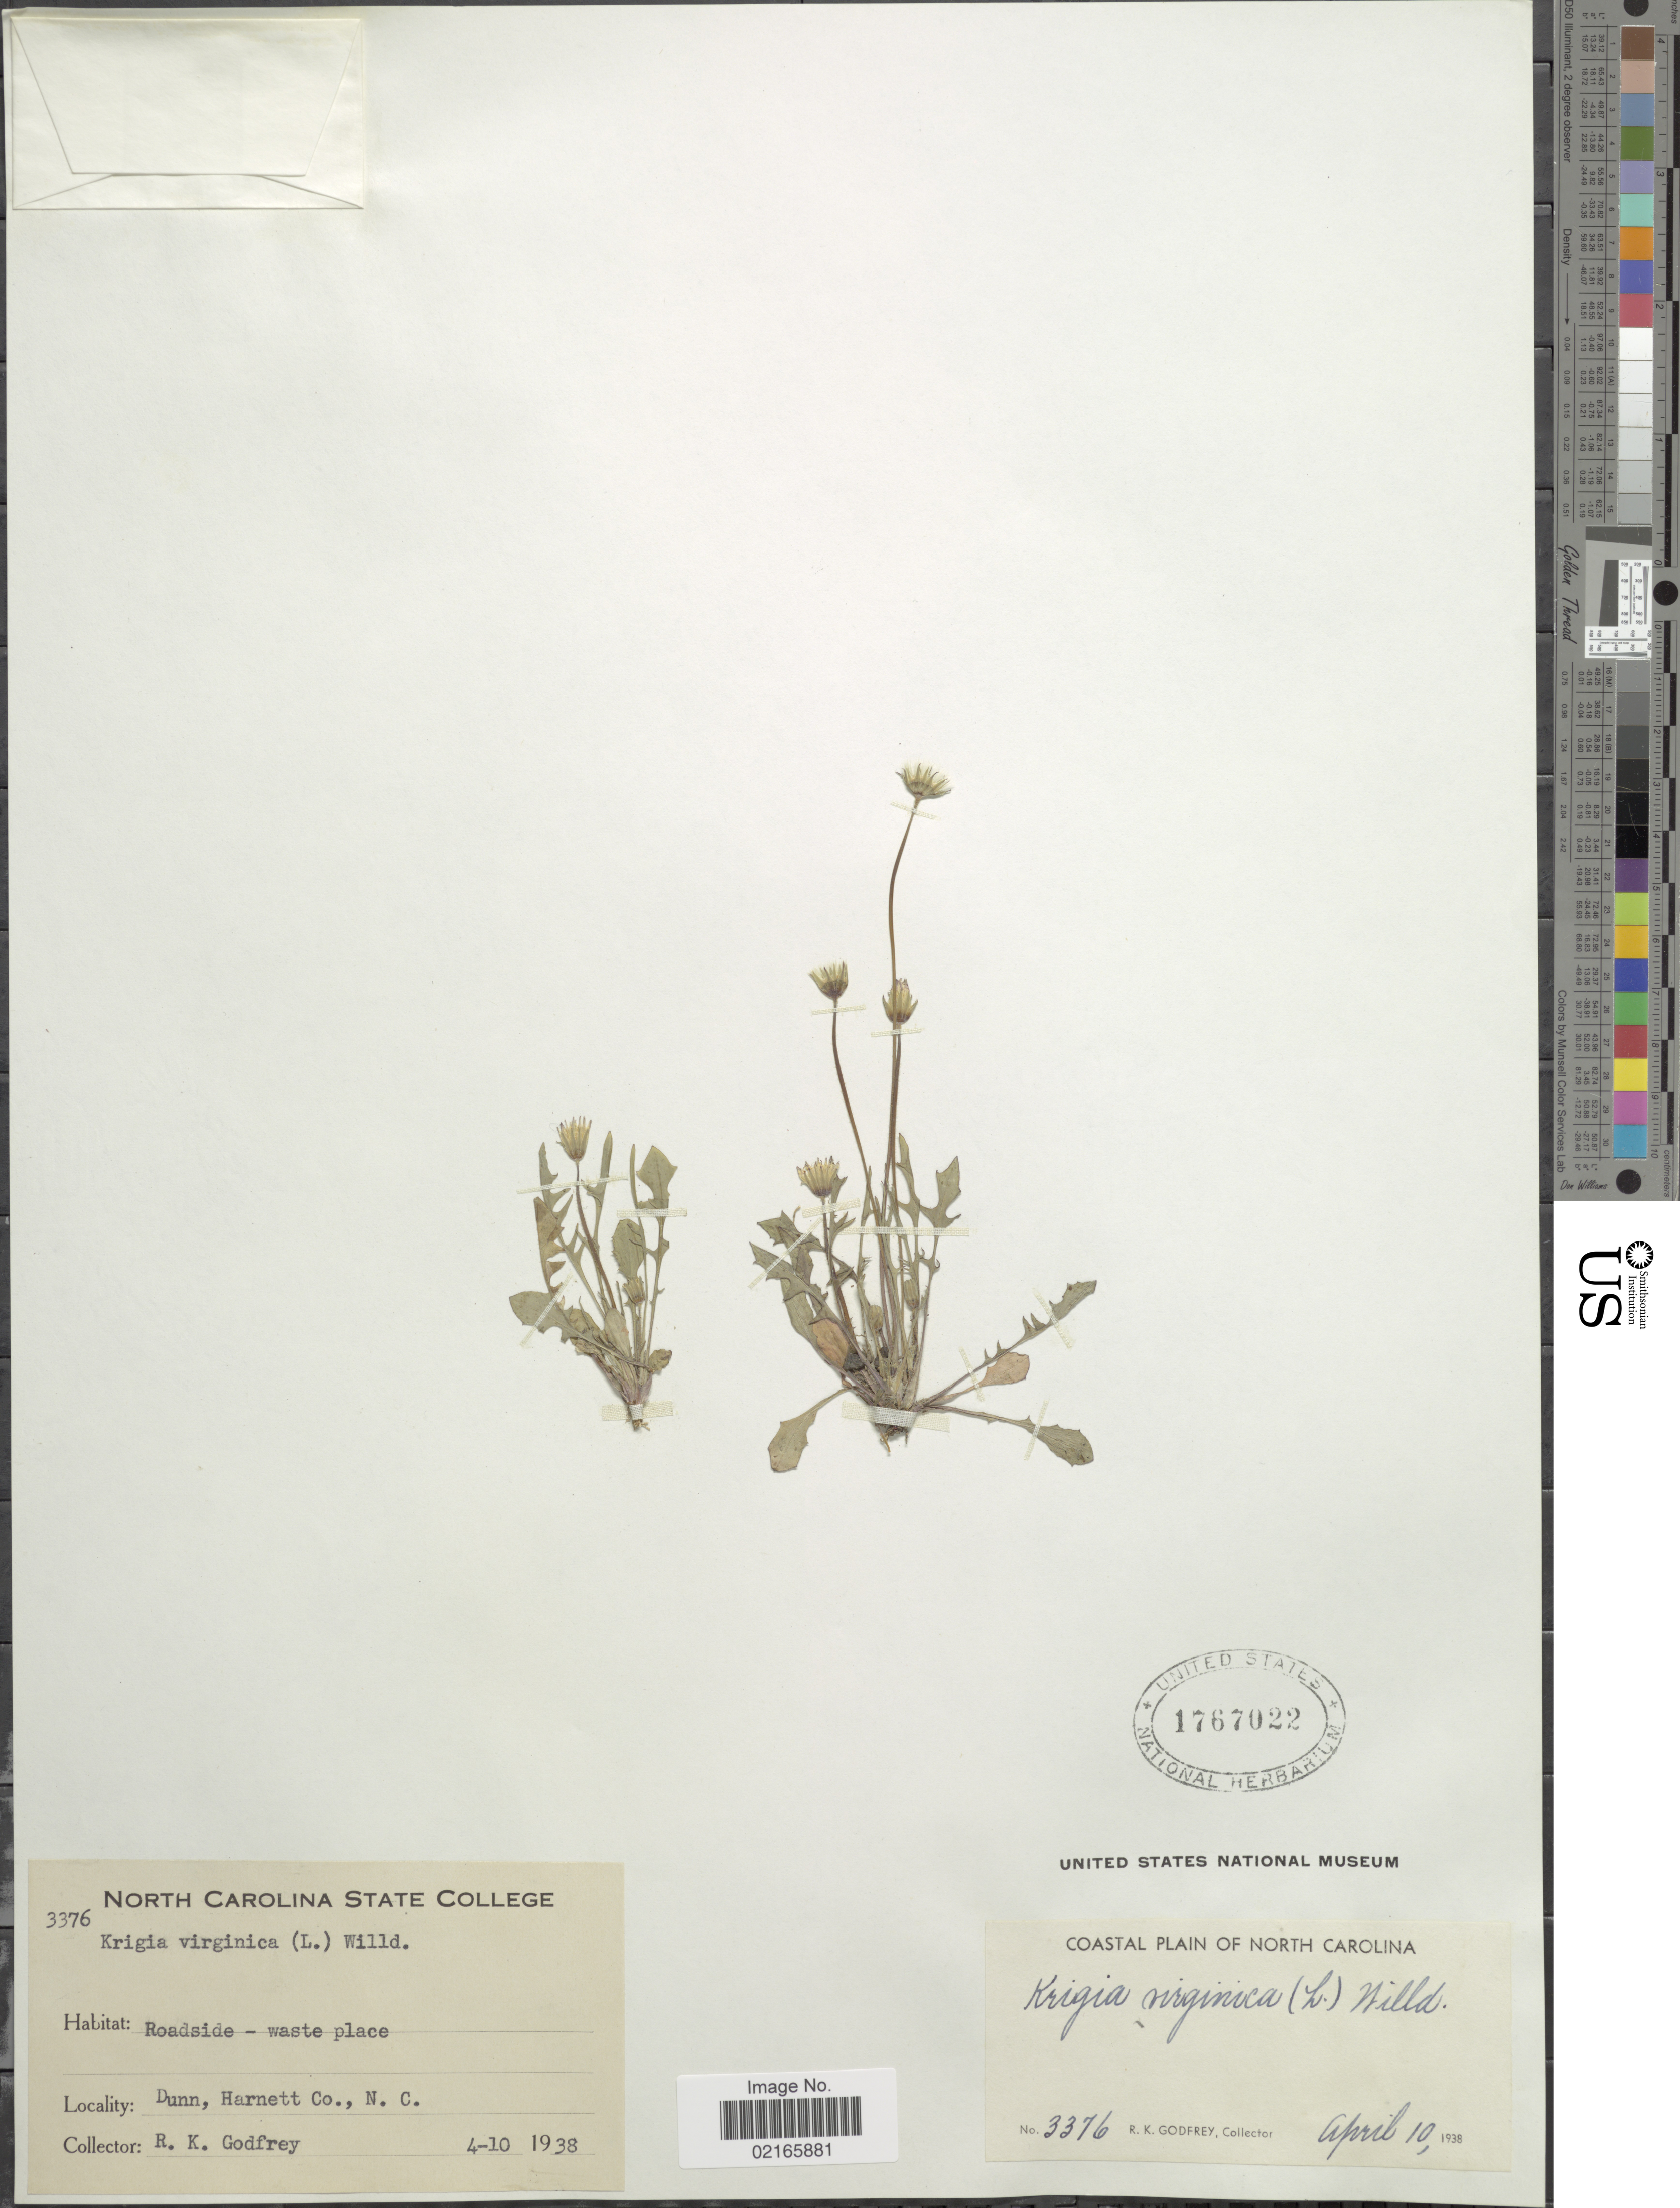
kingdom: Plantae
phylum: Tracheophyta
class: Magnoliopsida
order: Asterales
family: Asteraceae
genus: Krigia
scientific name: Krigia virginica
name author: (L.) Willd.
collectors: R. K. Godfrey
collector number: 3376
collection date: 1938-04-10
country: United States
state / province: North Carolina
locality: Coastal Plain of North Carolina, roadside-waste place, Dunn, Harnett Co.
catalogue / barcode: US 1767022